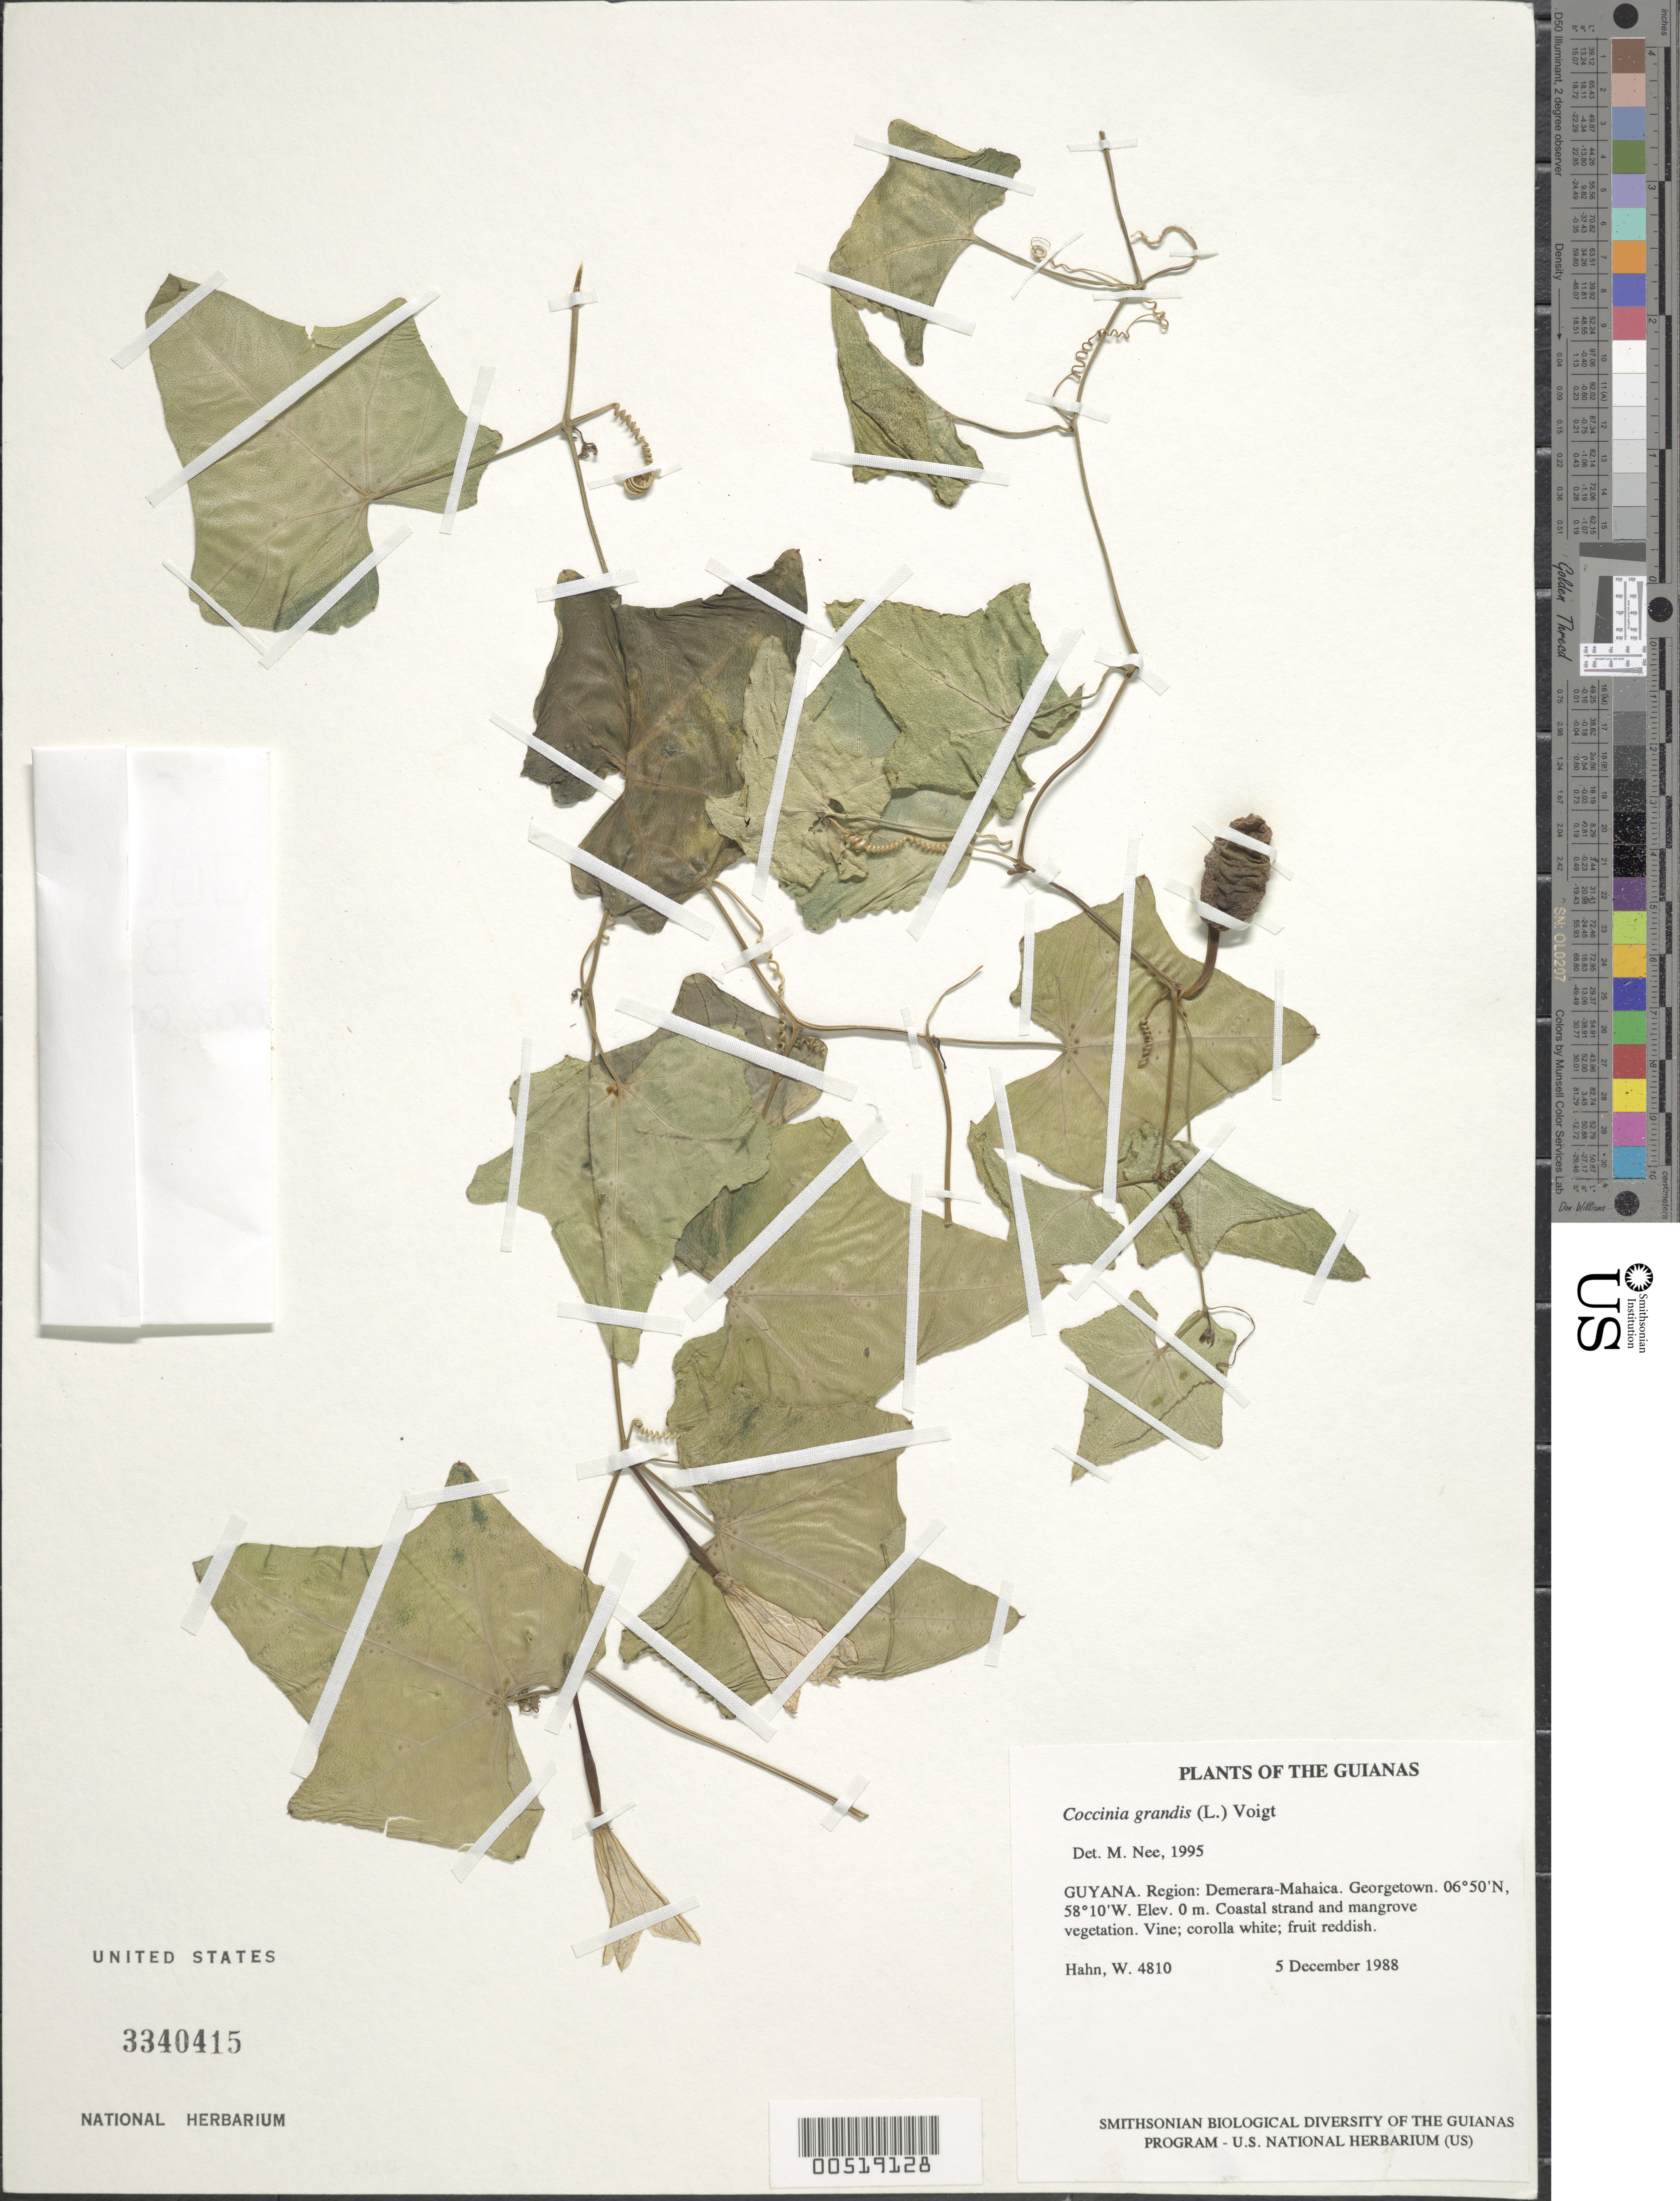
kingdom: Plantae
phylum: Tracheophyta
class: Magnoliopsida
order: Cucurbitales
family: Cucurbitaceae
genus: Coccinia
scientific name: Coccinia grandis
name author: (L.) Voigt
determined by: Nee, Michael H.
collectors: W. Hahn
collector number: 4810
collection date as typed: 5 December 1988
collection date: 1988-12-05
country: Guyana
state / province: Demerara-Mahaica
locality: Georgetown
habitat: Coastal strand and mangrove vegetation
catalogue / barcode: US 3340415